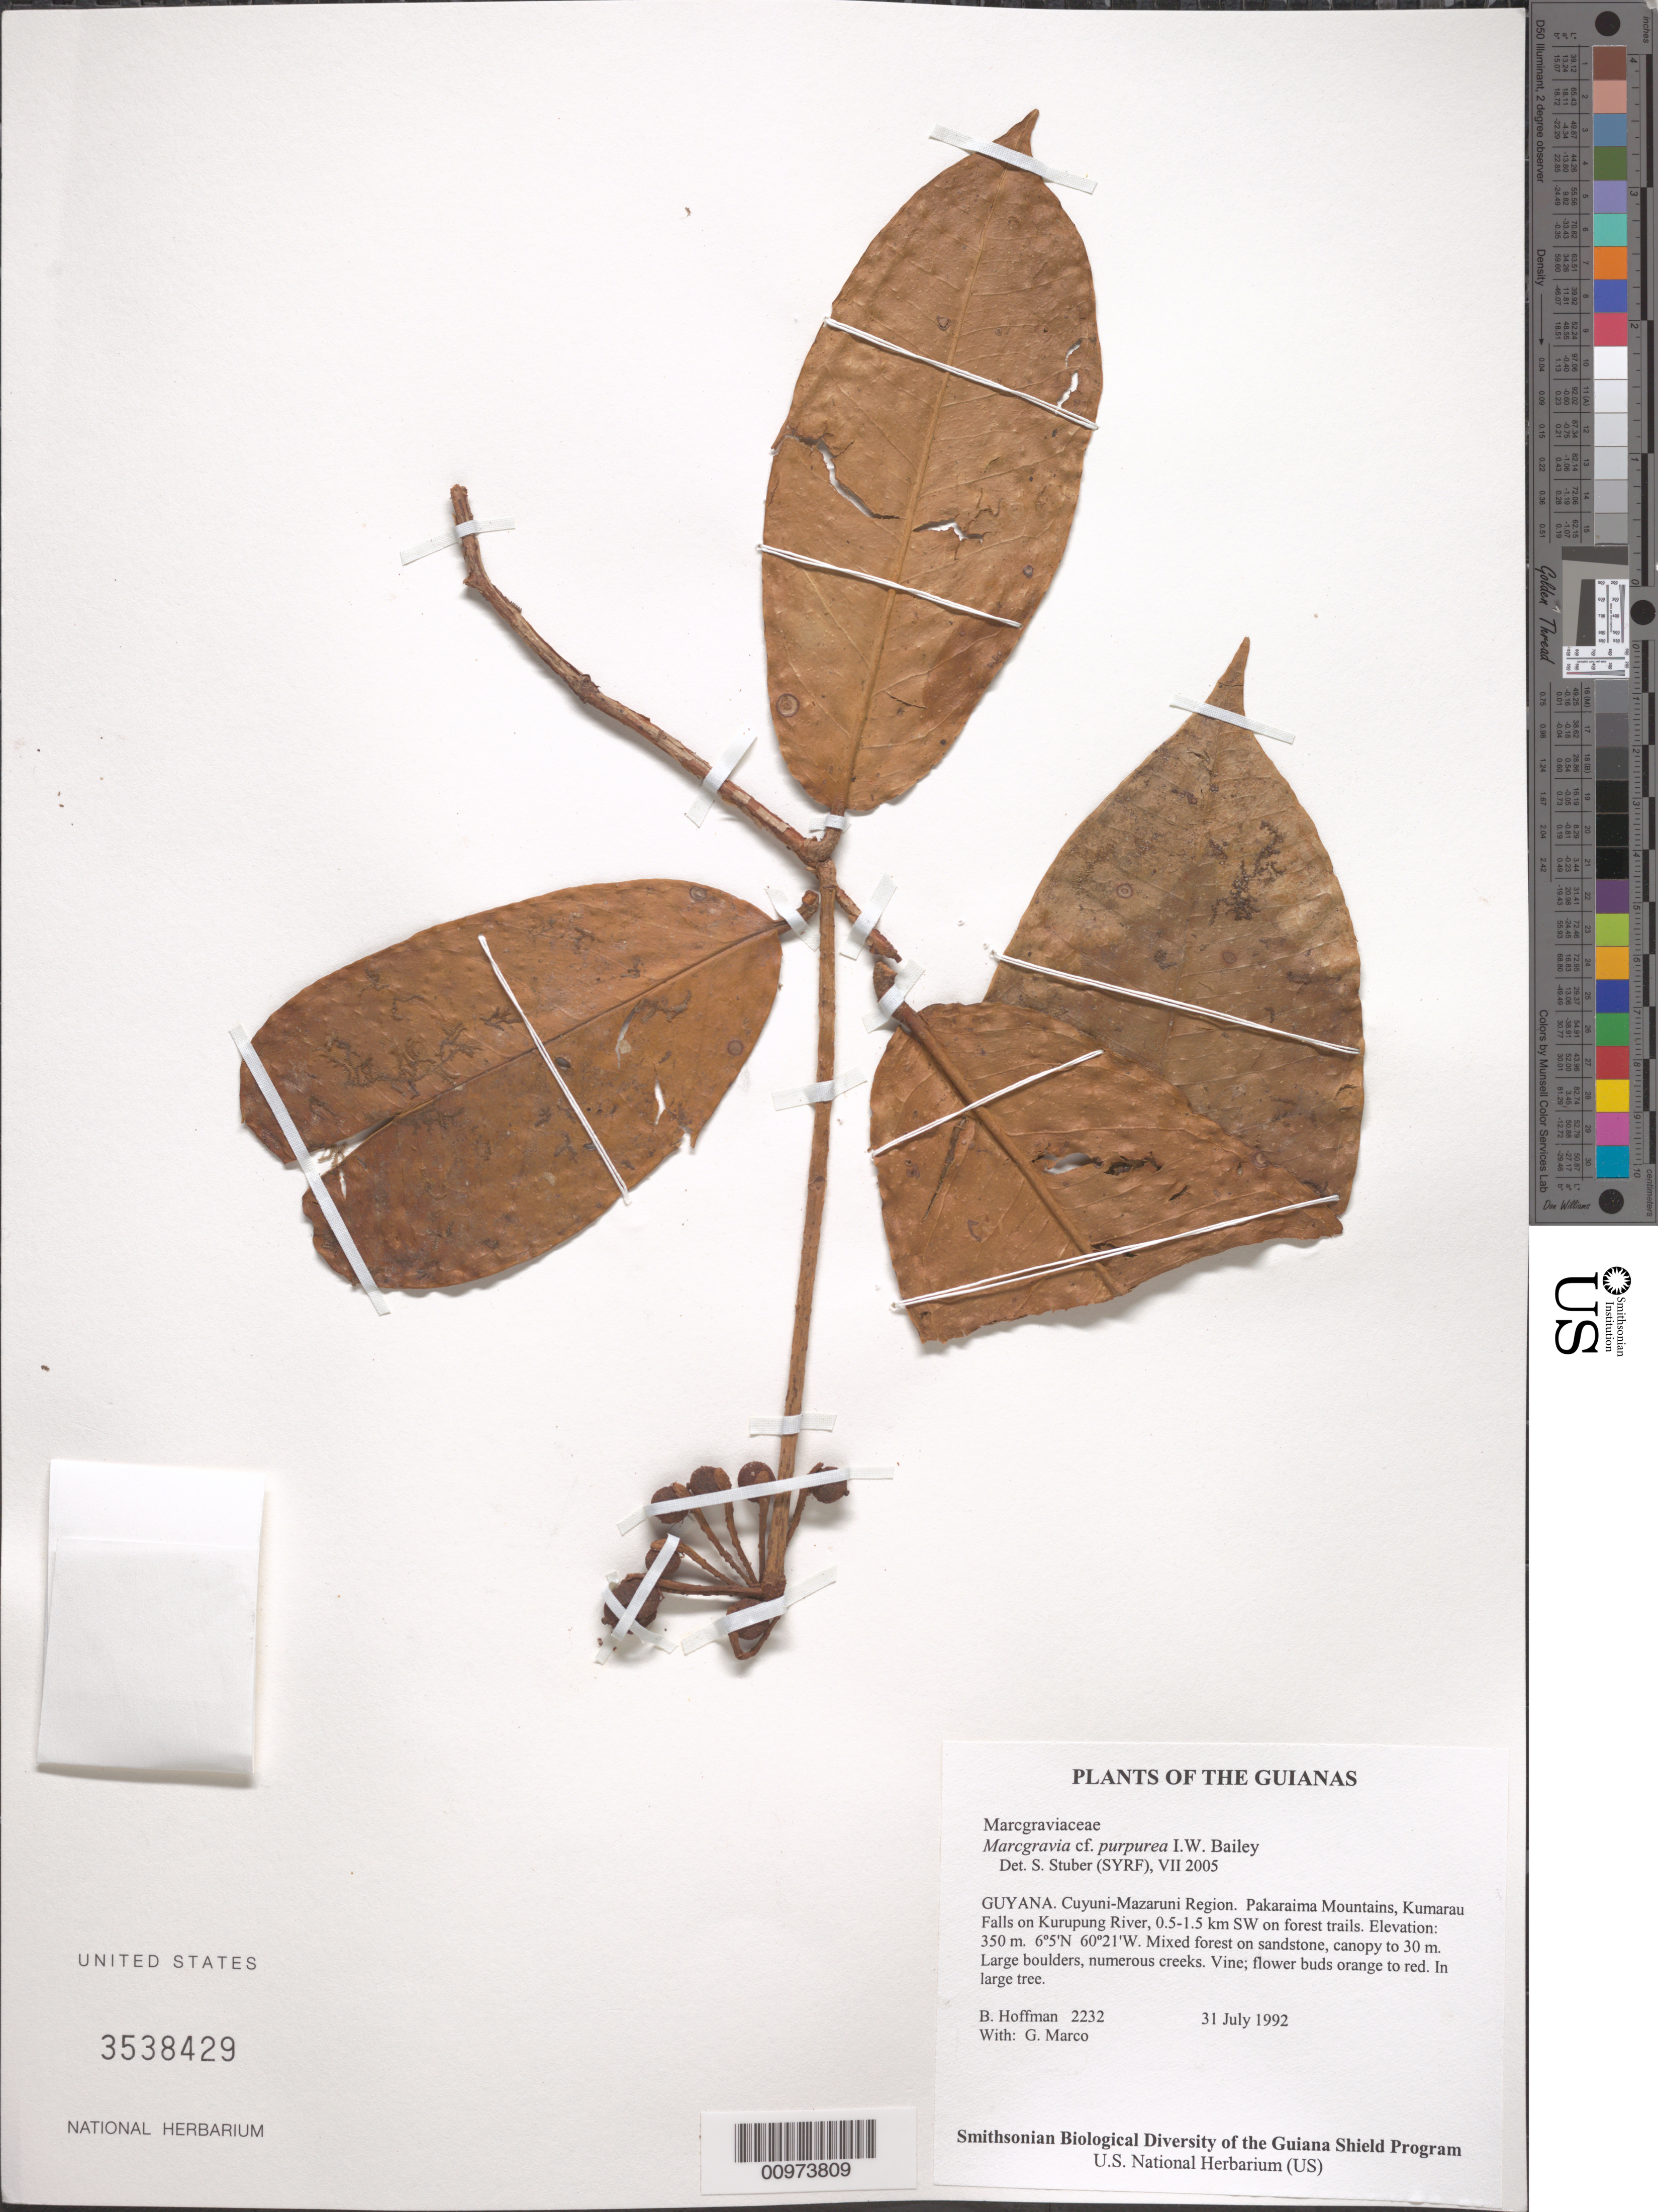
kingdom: Plantae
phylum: Tracheophyta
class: Magnoliopsida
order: Ericales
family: Marcgraviaceae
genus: Marcgravia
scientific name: Marcgravia purpurea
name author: I.W. Bailey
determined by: Stuber, S.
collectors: B. Hoffman & G. Marco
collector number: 2232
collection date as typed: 31 July 1992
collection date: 1992-07-31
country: Guyana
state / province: Cuyuni-Mazaruni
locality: Pakaraima Mountains, Kumarau Falls on Kurupung River, 0.5-1.5 km SW on forest trails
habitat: Mixed forest on sandstone, canopy to 30 m. Large boulders, numerous creeks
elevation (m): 350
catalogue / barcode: US 3538429